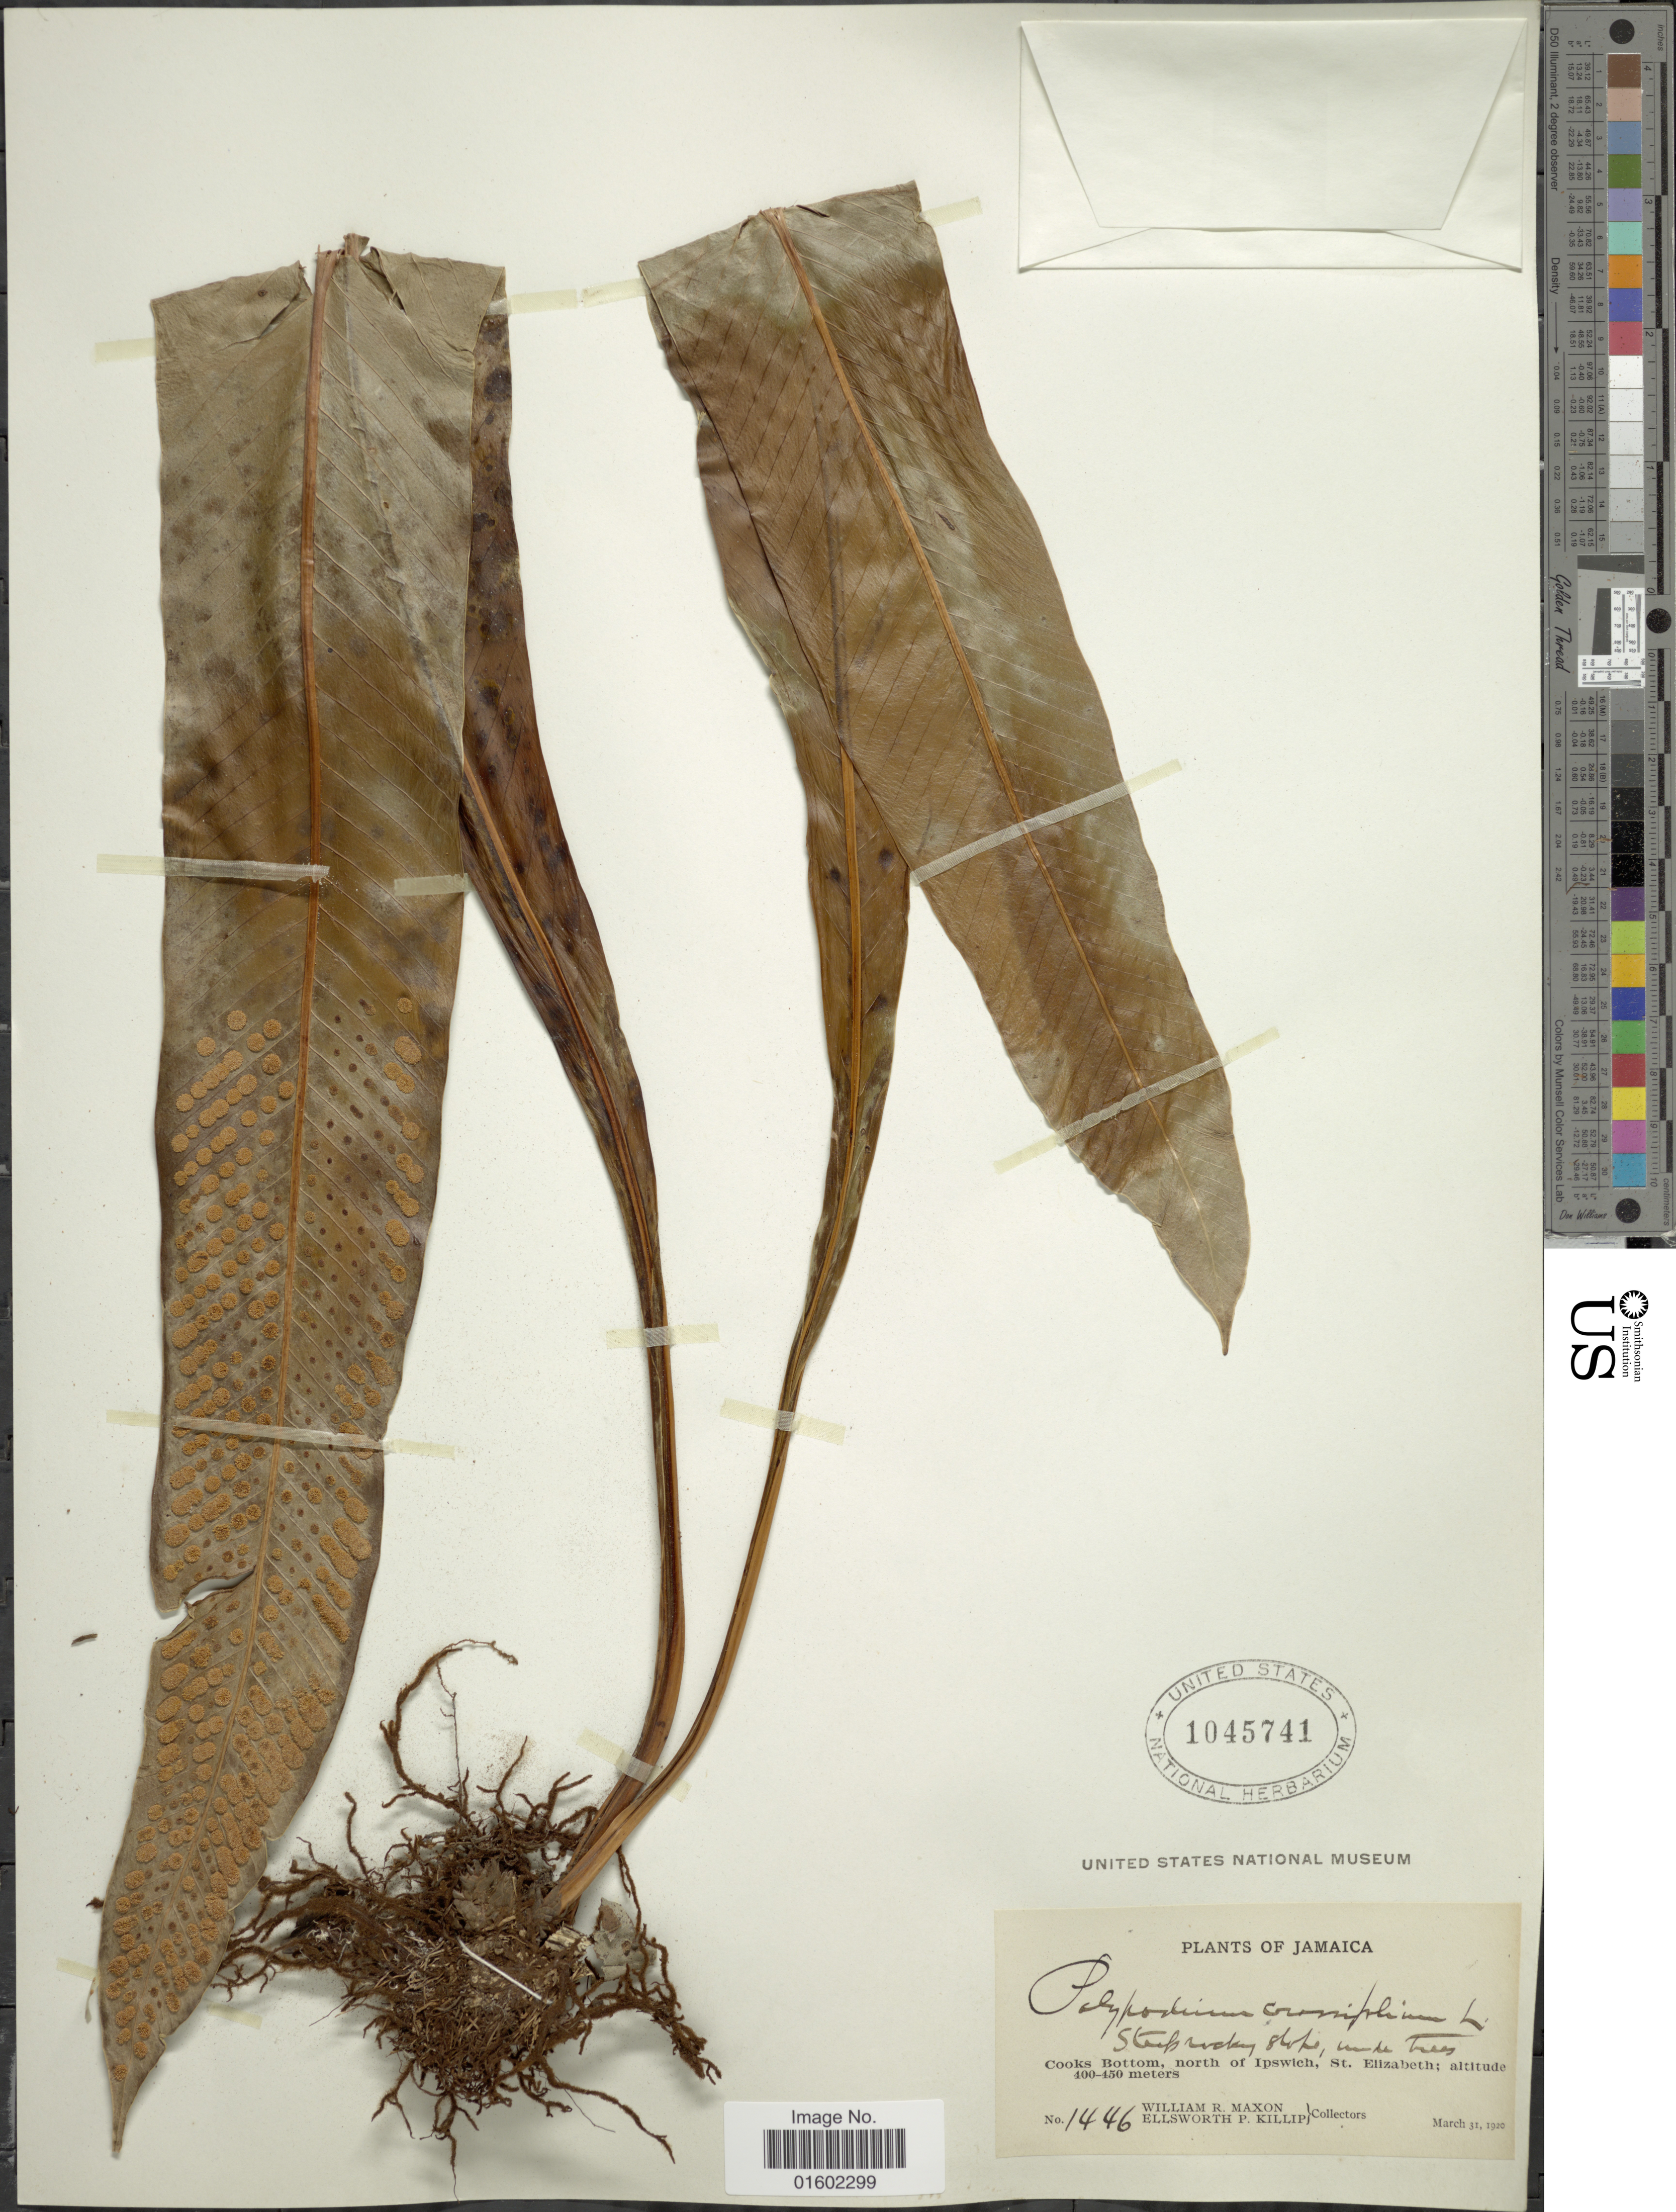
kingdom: Plantae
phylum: Tracheophyta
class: Polypodiopsida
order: Polypodiales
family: Polypodiaceae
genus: Niphidium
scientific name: Niphidium crassifolium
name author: (L.) Lellinger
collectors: W. R. Maxon & E. P. Killip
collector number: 1446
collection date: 1920-03-31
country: Jamaica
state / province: Saint Elizabeth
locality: Cooks Bottom, north of Ipswich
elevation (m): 400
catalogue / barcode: US 1045741